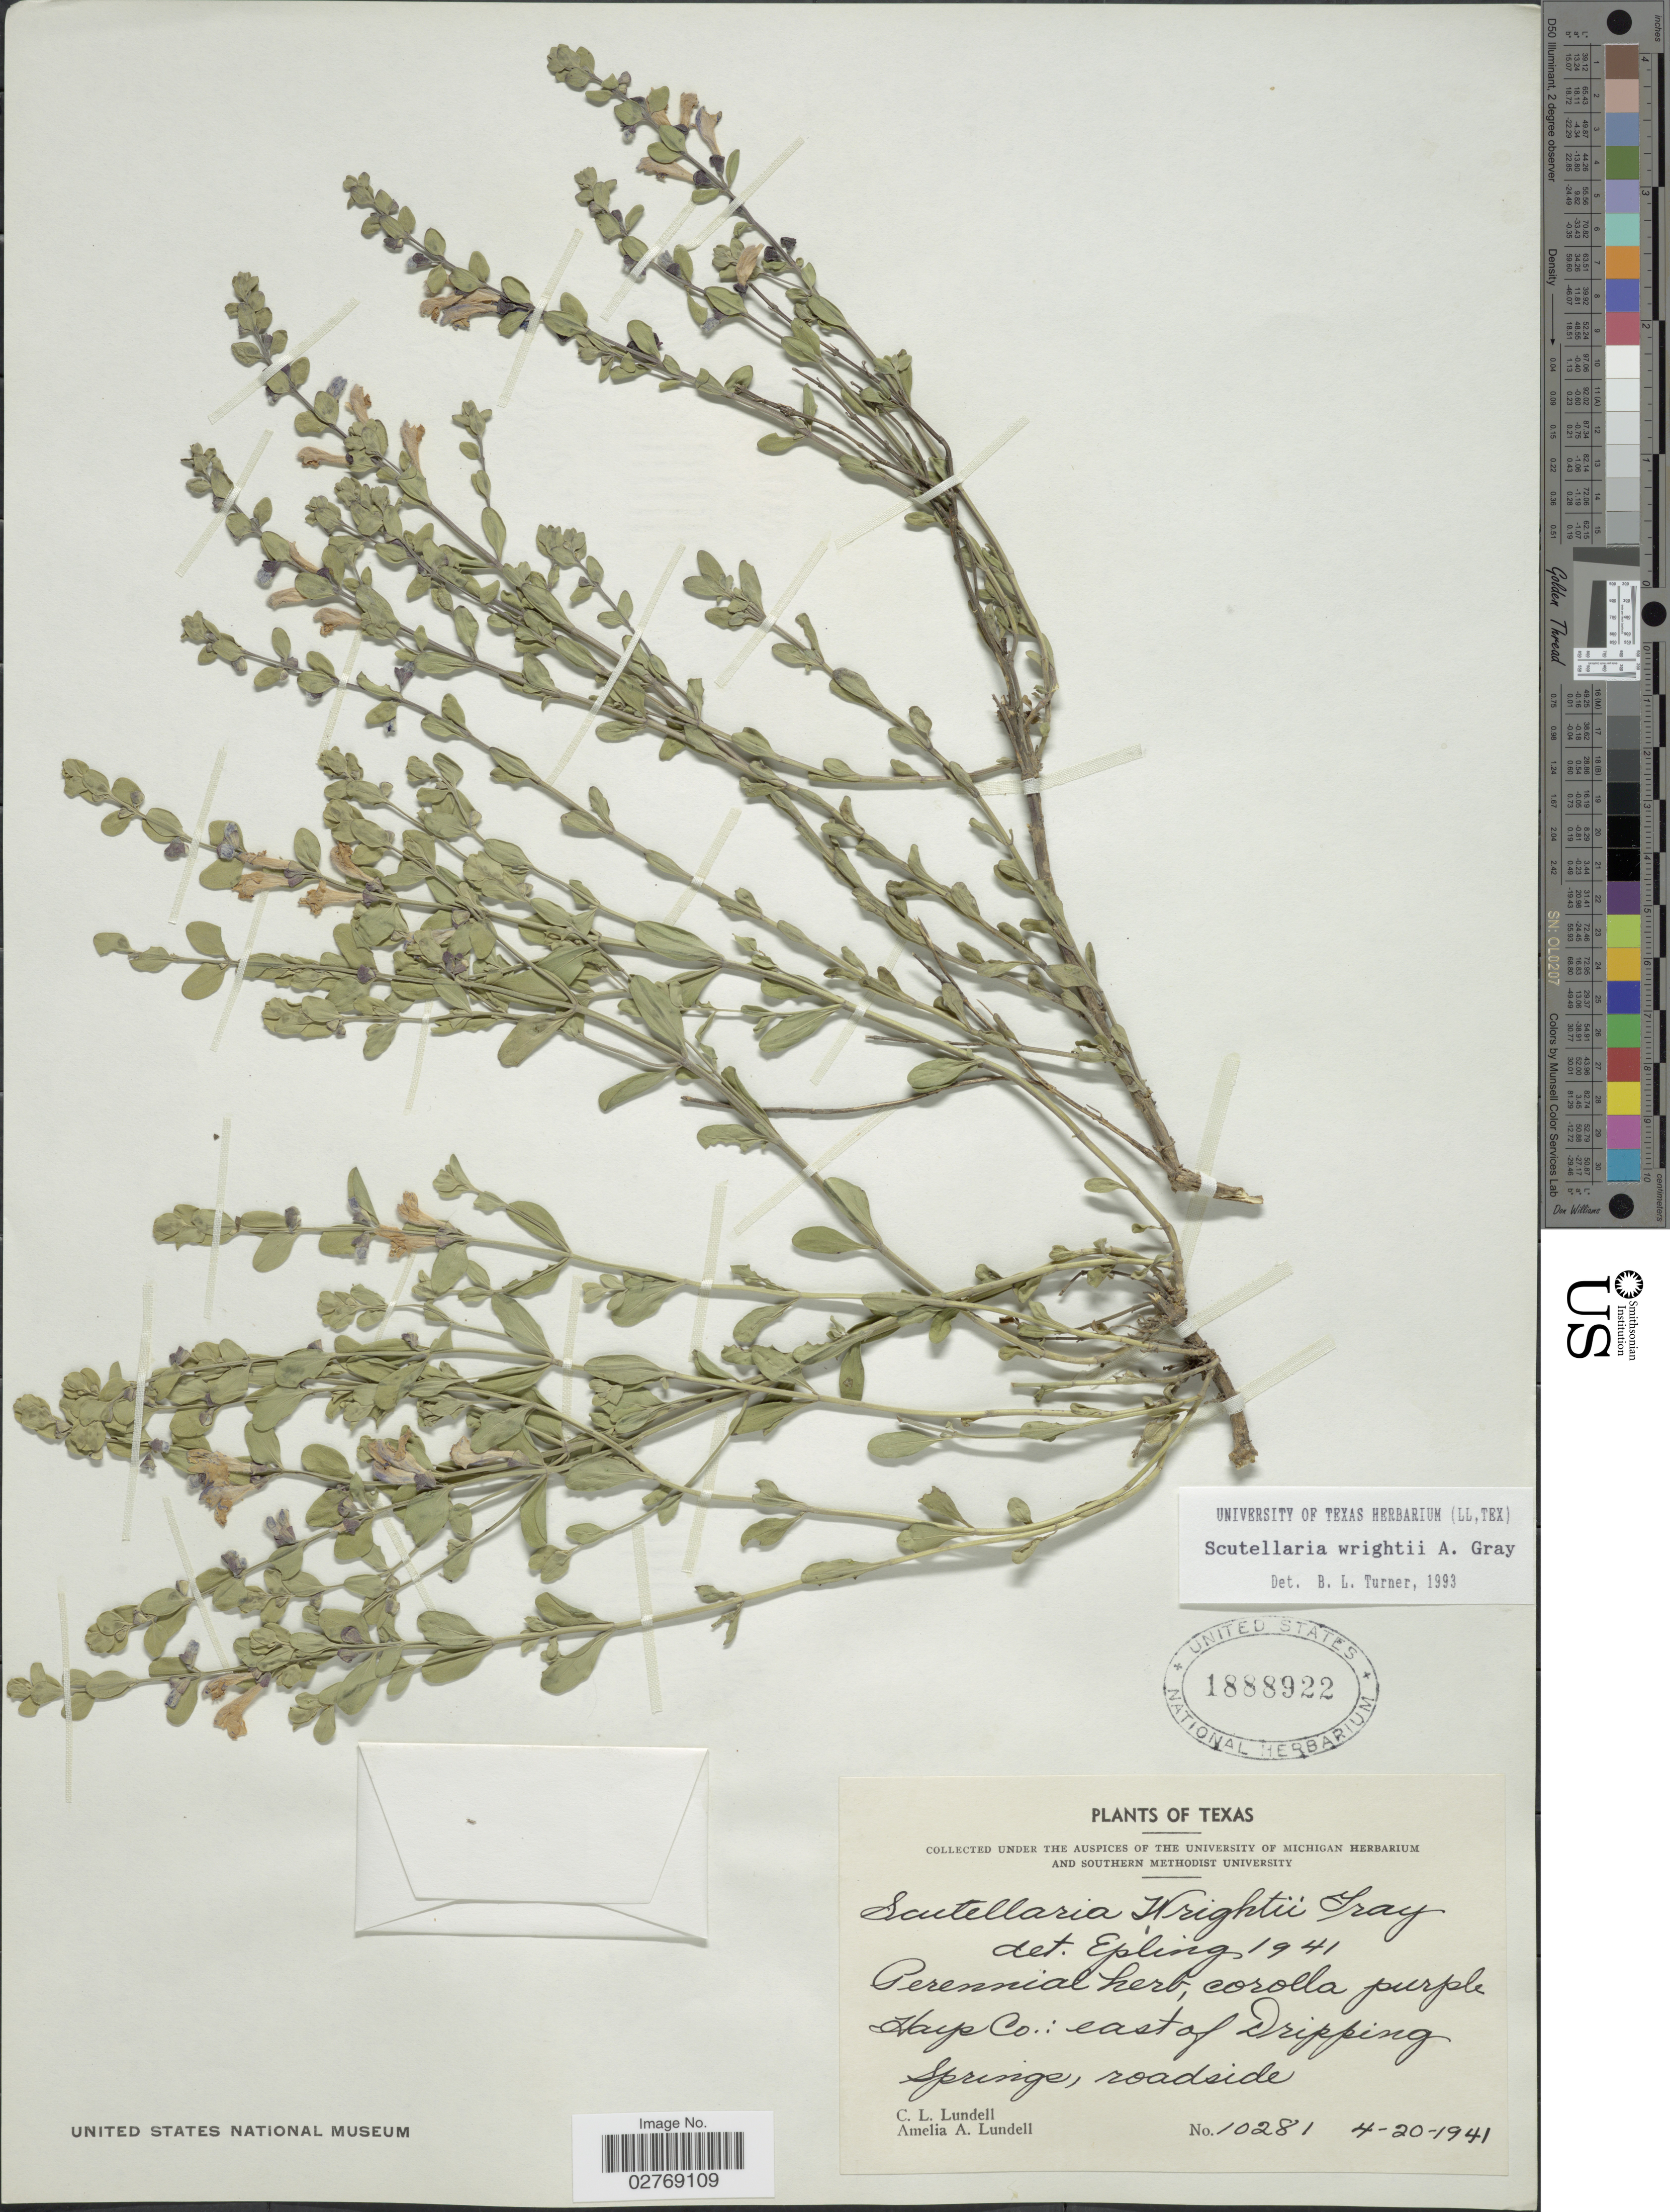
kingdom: Plantae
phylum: Tracheophyta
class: Magnoliopsida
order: Lamiales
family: Lamiaceae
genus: Scutellaria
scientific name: Scutellaria wrightii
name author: A. Gray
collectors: C. L. Lundell & A. A. Lundell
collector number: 10281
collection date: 1941-04-20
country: United States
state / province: Texas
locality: Harp Co., east of Dripping Springe, roadside.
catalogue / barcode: US 1888922